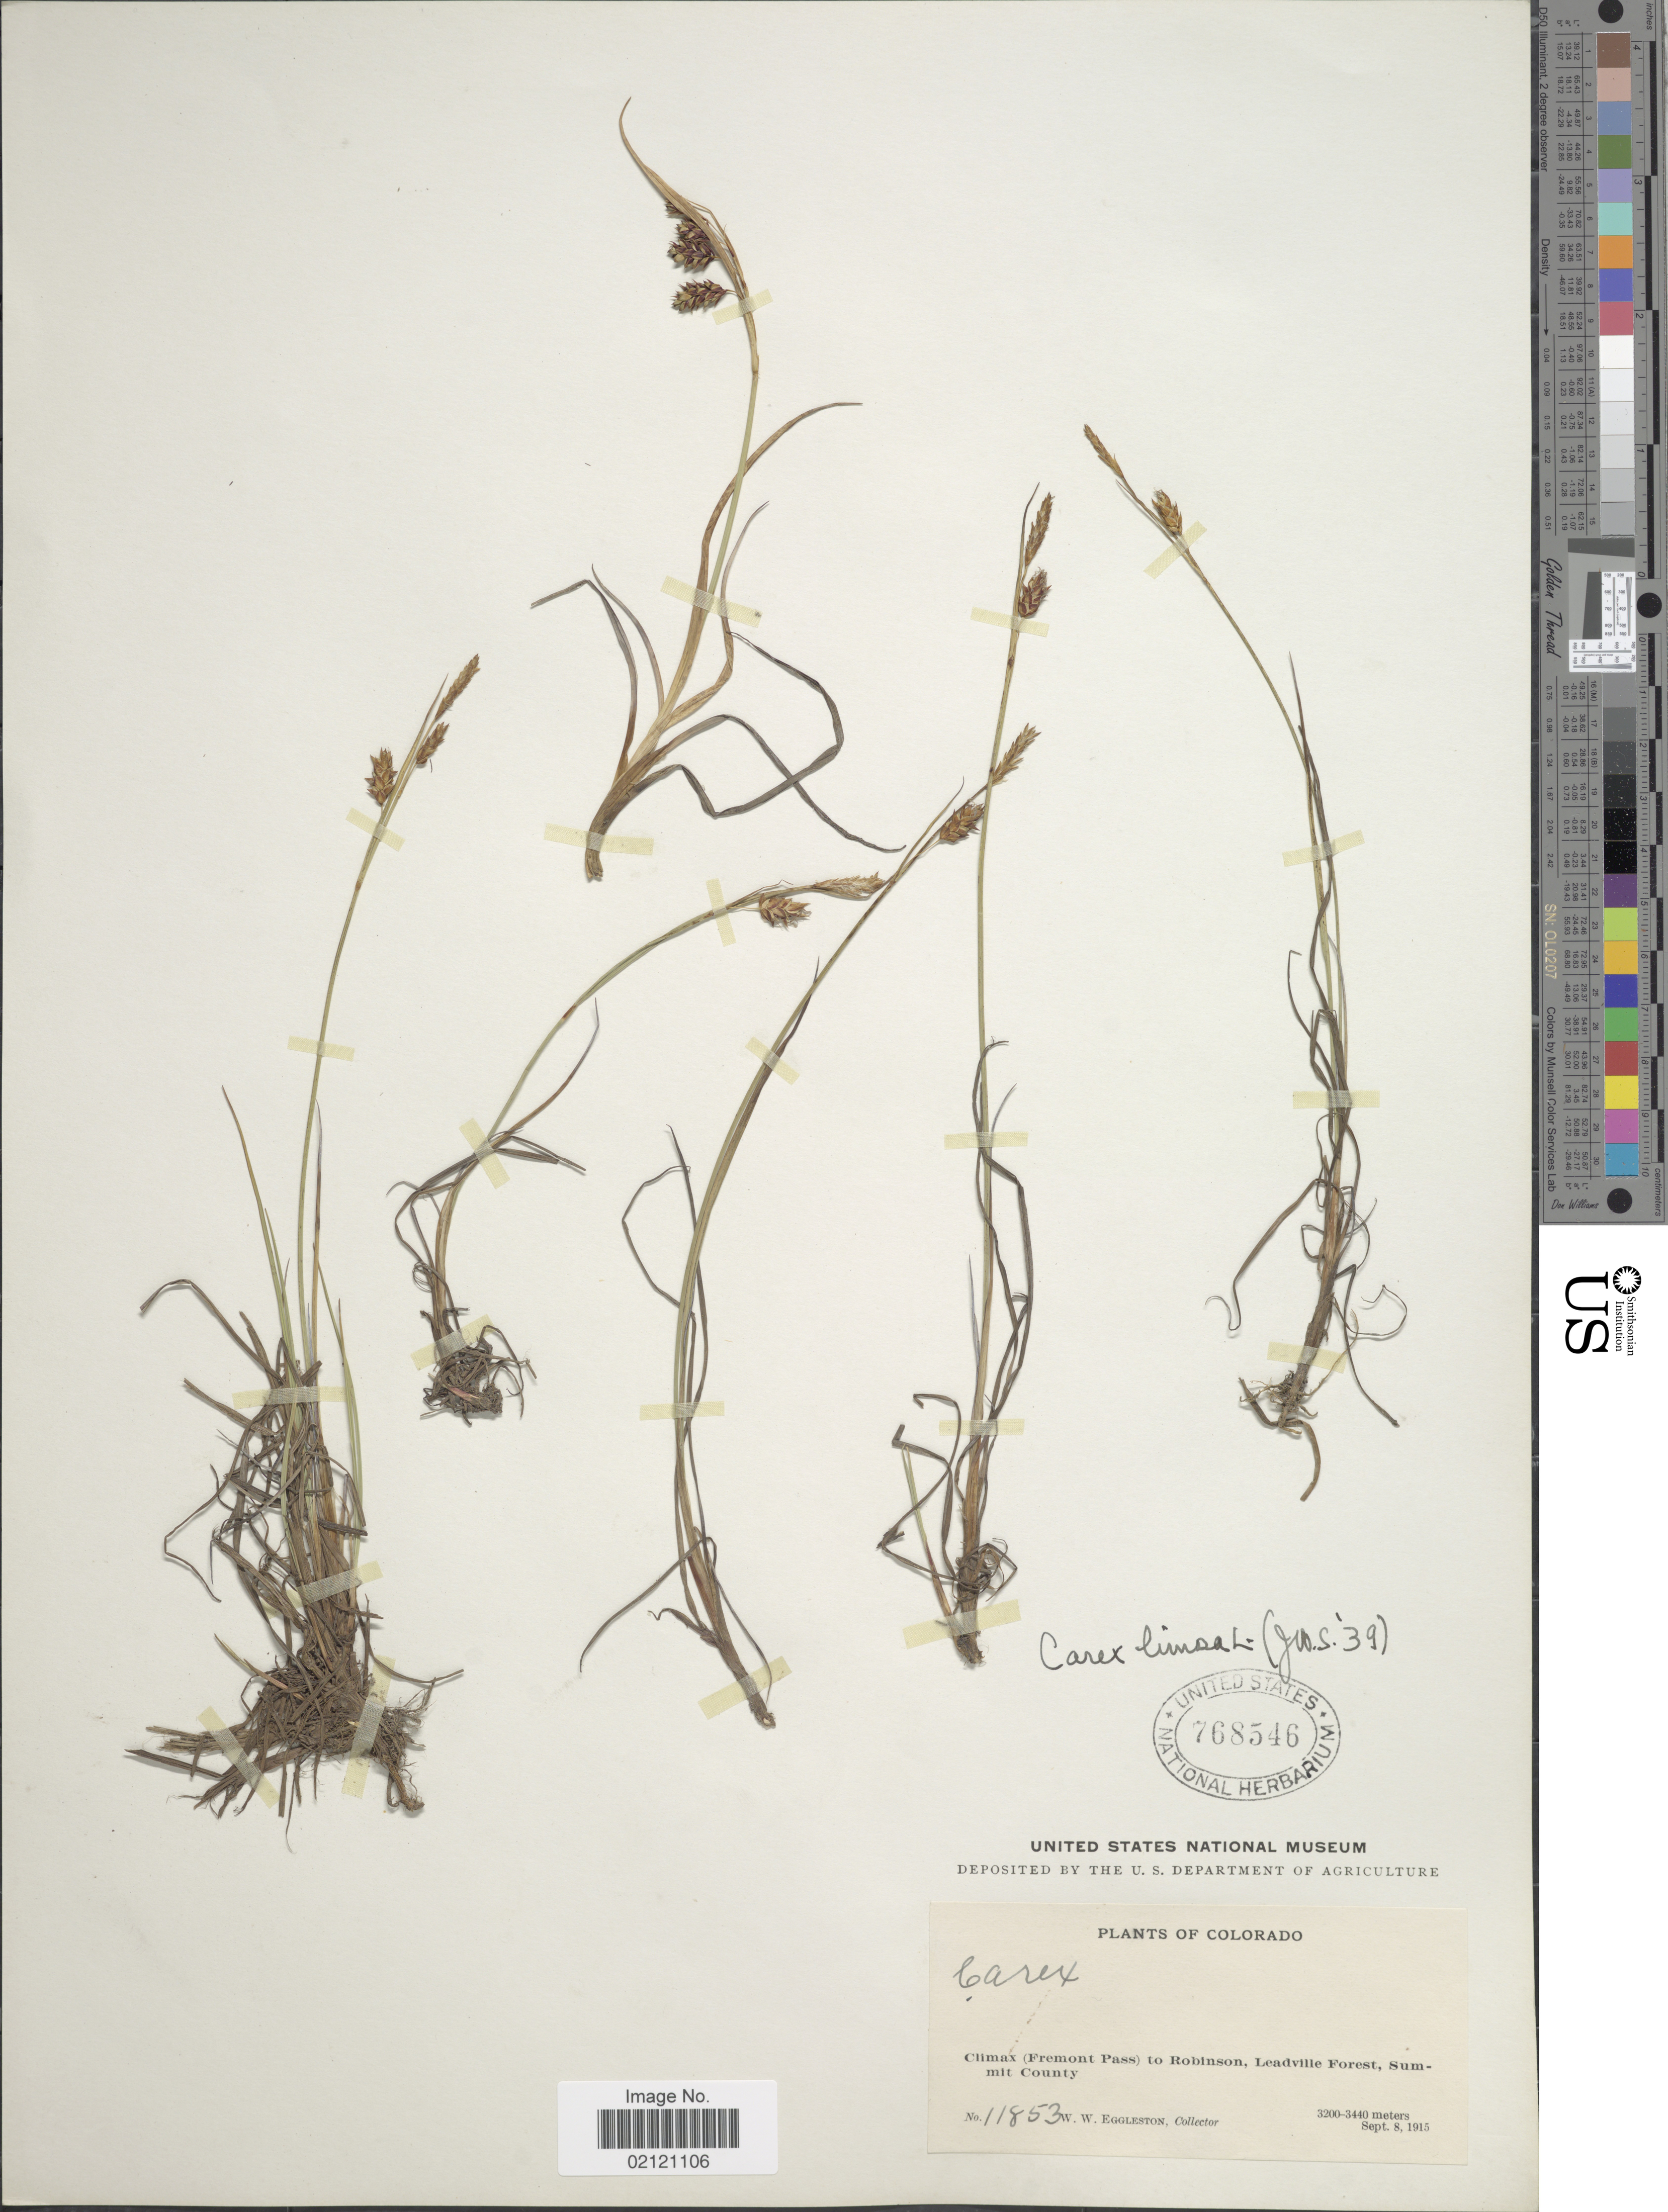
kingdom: Plantae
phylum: Tracheophyta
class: Liliopsida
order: Poales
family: Cyperaceae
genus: Carex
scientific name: Carex limosa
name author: L.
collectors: W. W. Eggleston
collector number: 11853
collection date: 1915-09-08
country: United States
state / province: Colorado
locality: Climax (Fremont Pass) to Robinson, Leadville Forest, Summit County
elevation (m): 3200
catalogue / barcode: US 768546